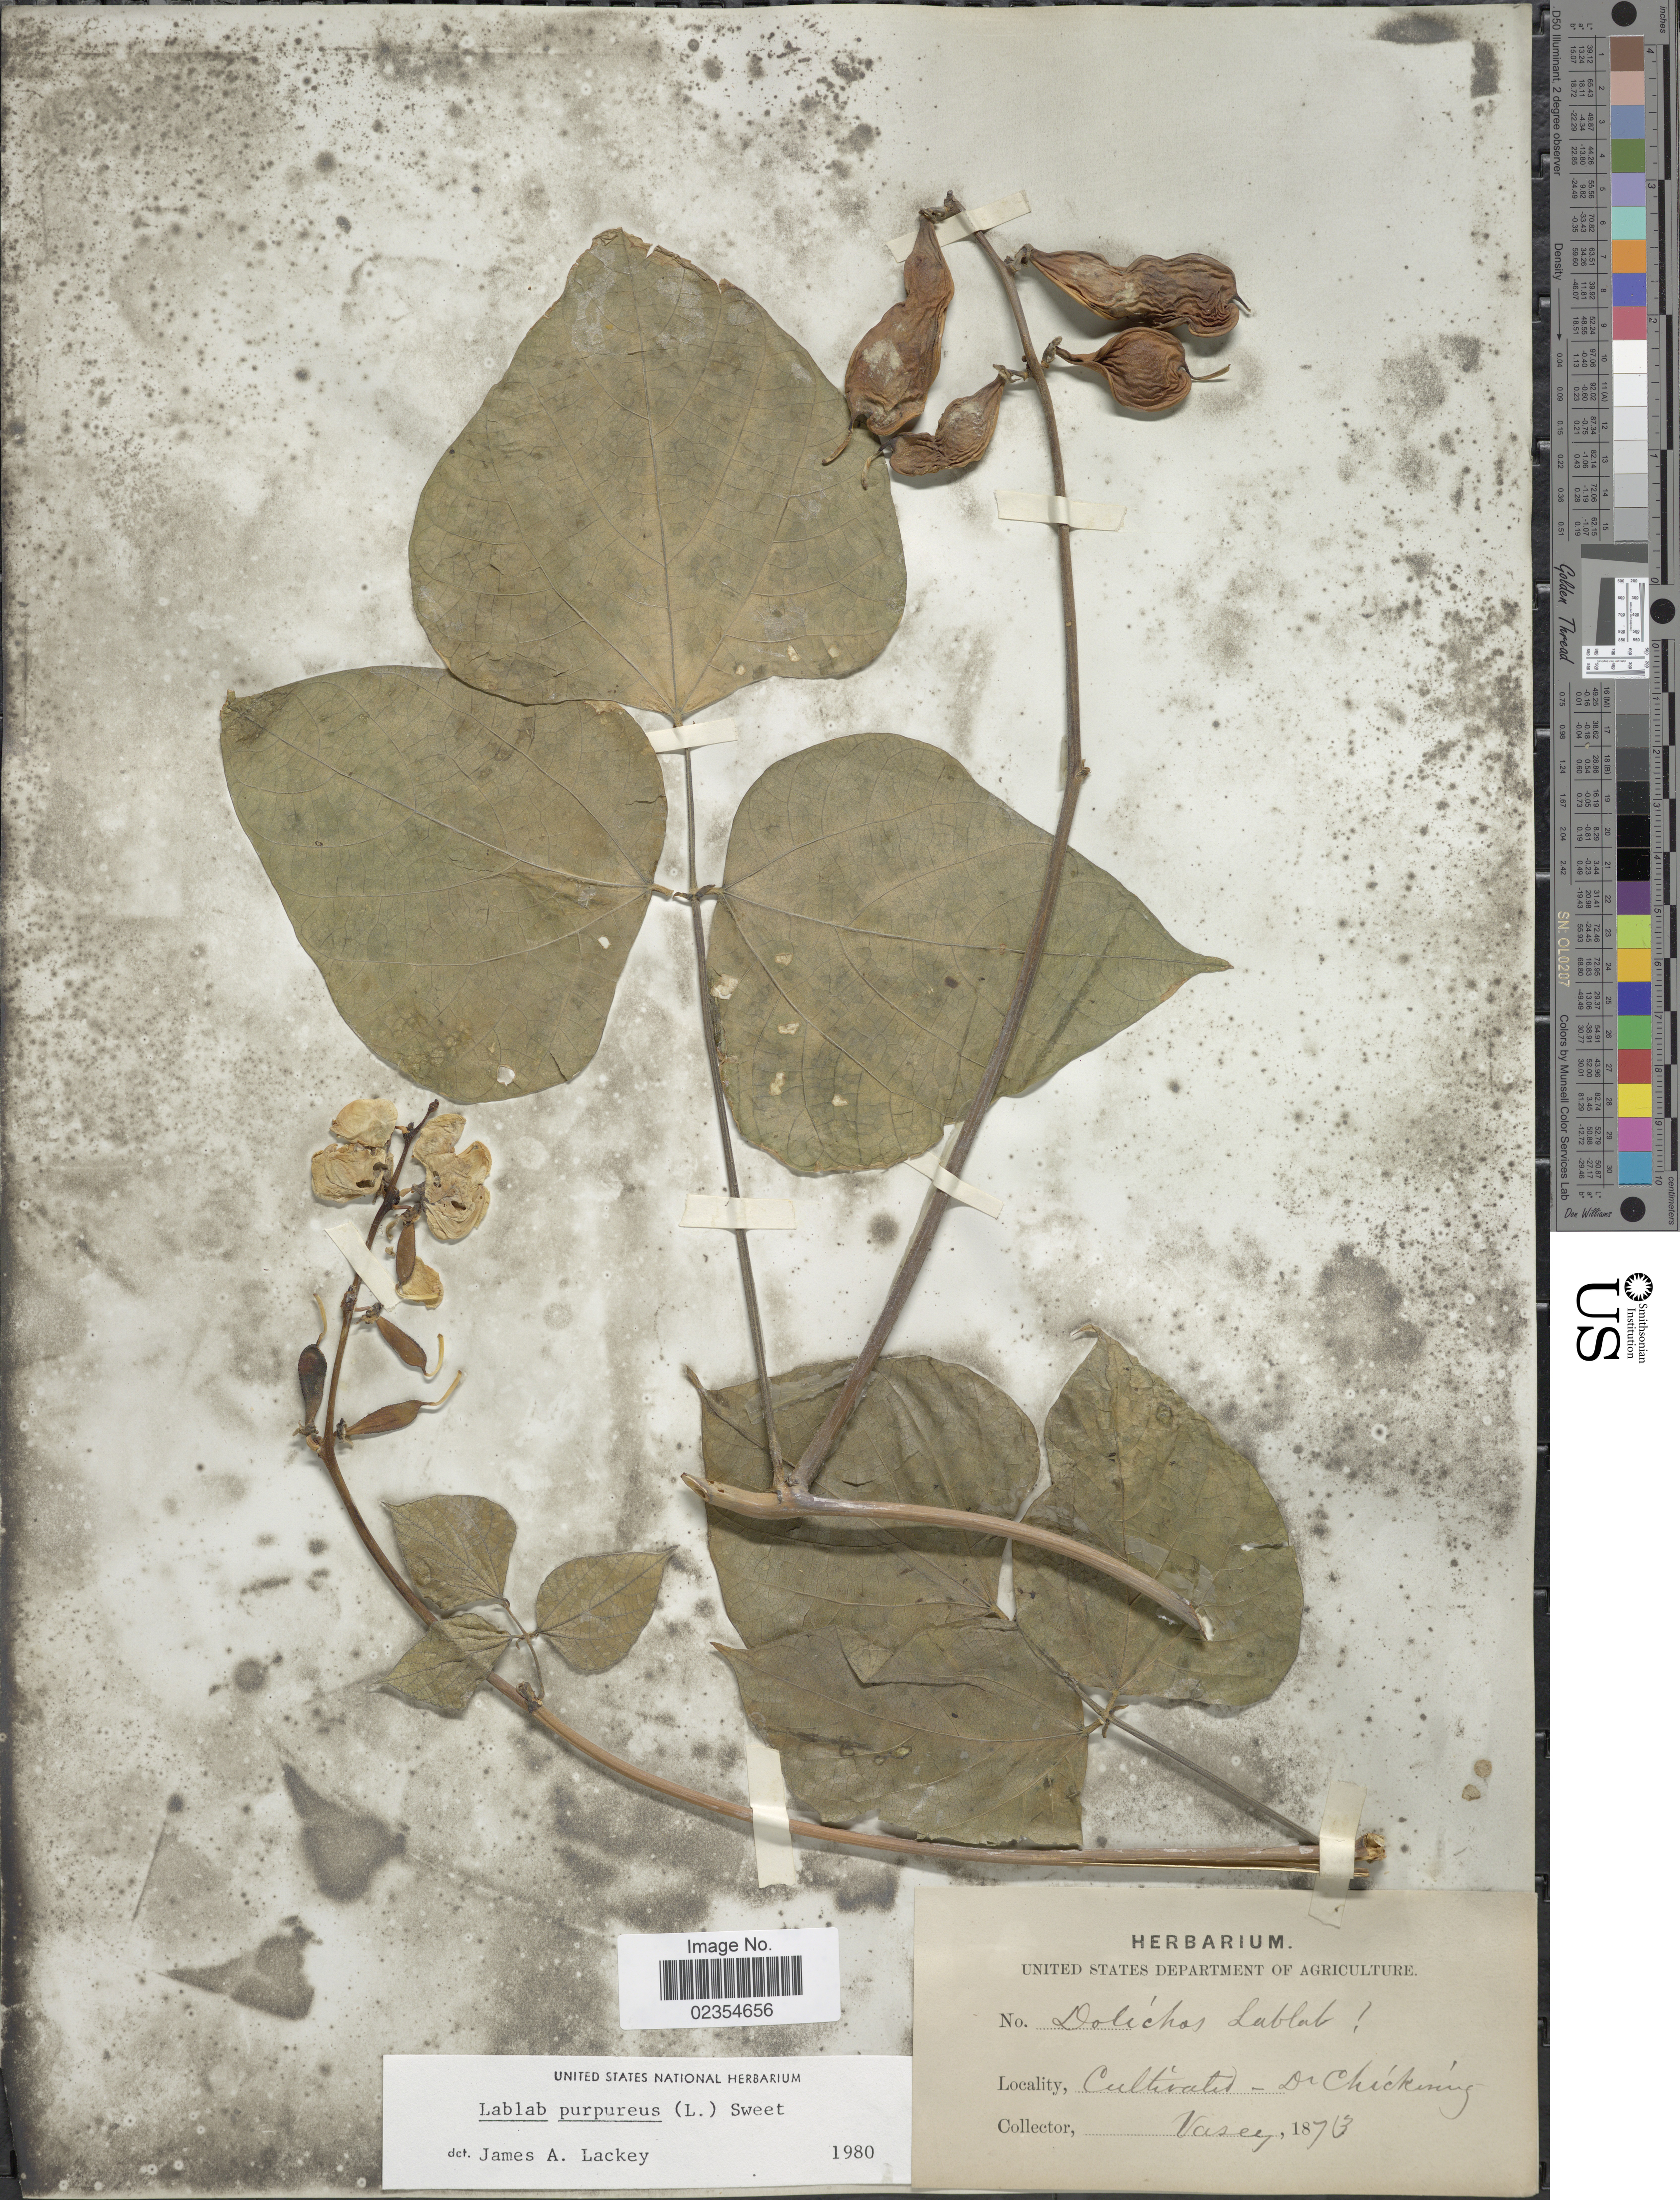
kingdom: Plantae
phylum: Tracheophyta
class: Magnoliopsida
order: Fabales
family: Fabaceae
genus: Lablab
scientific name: Lablab purpureus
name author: (L.) Sweet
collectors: Vasey, --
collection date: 1873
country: United States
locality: Cultivated - Dr. Chickering